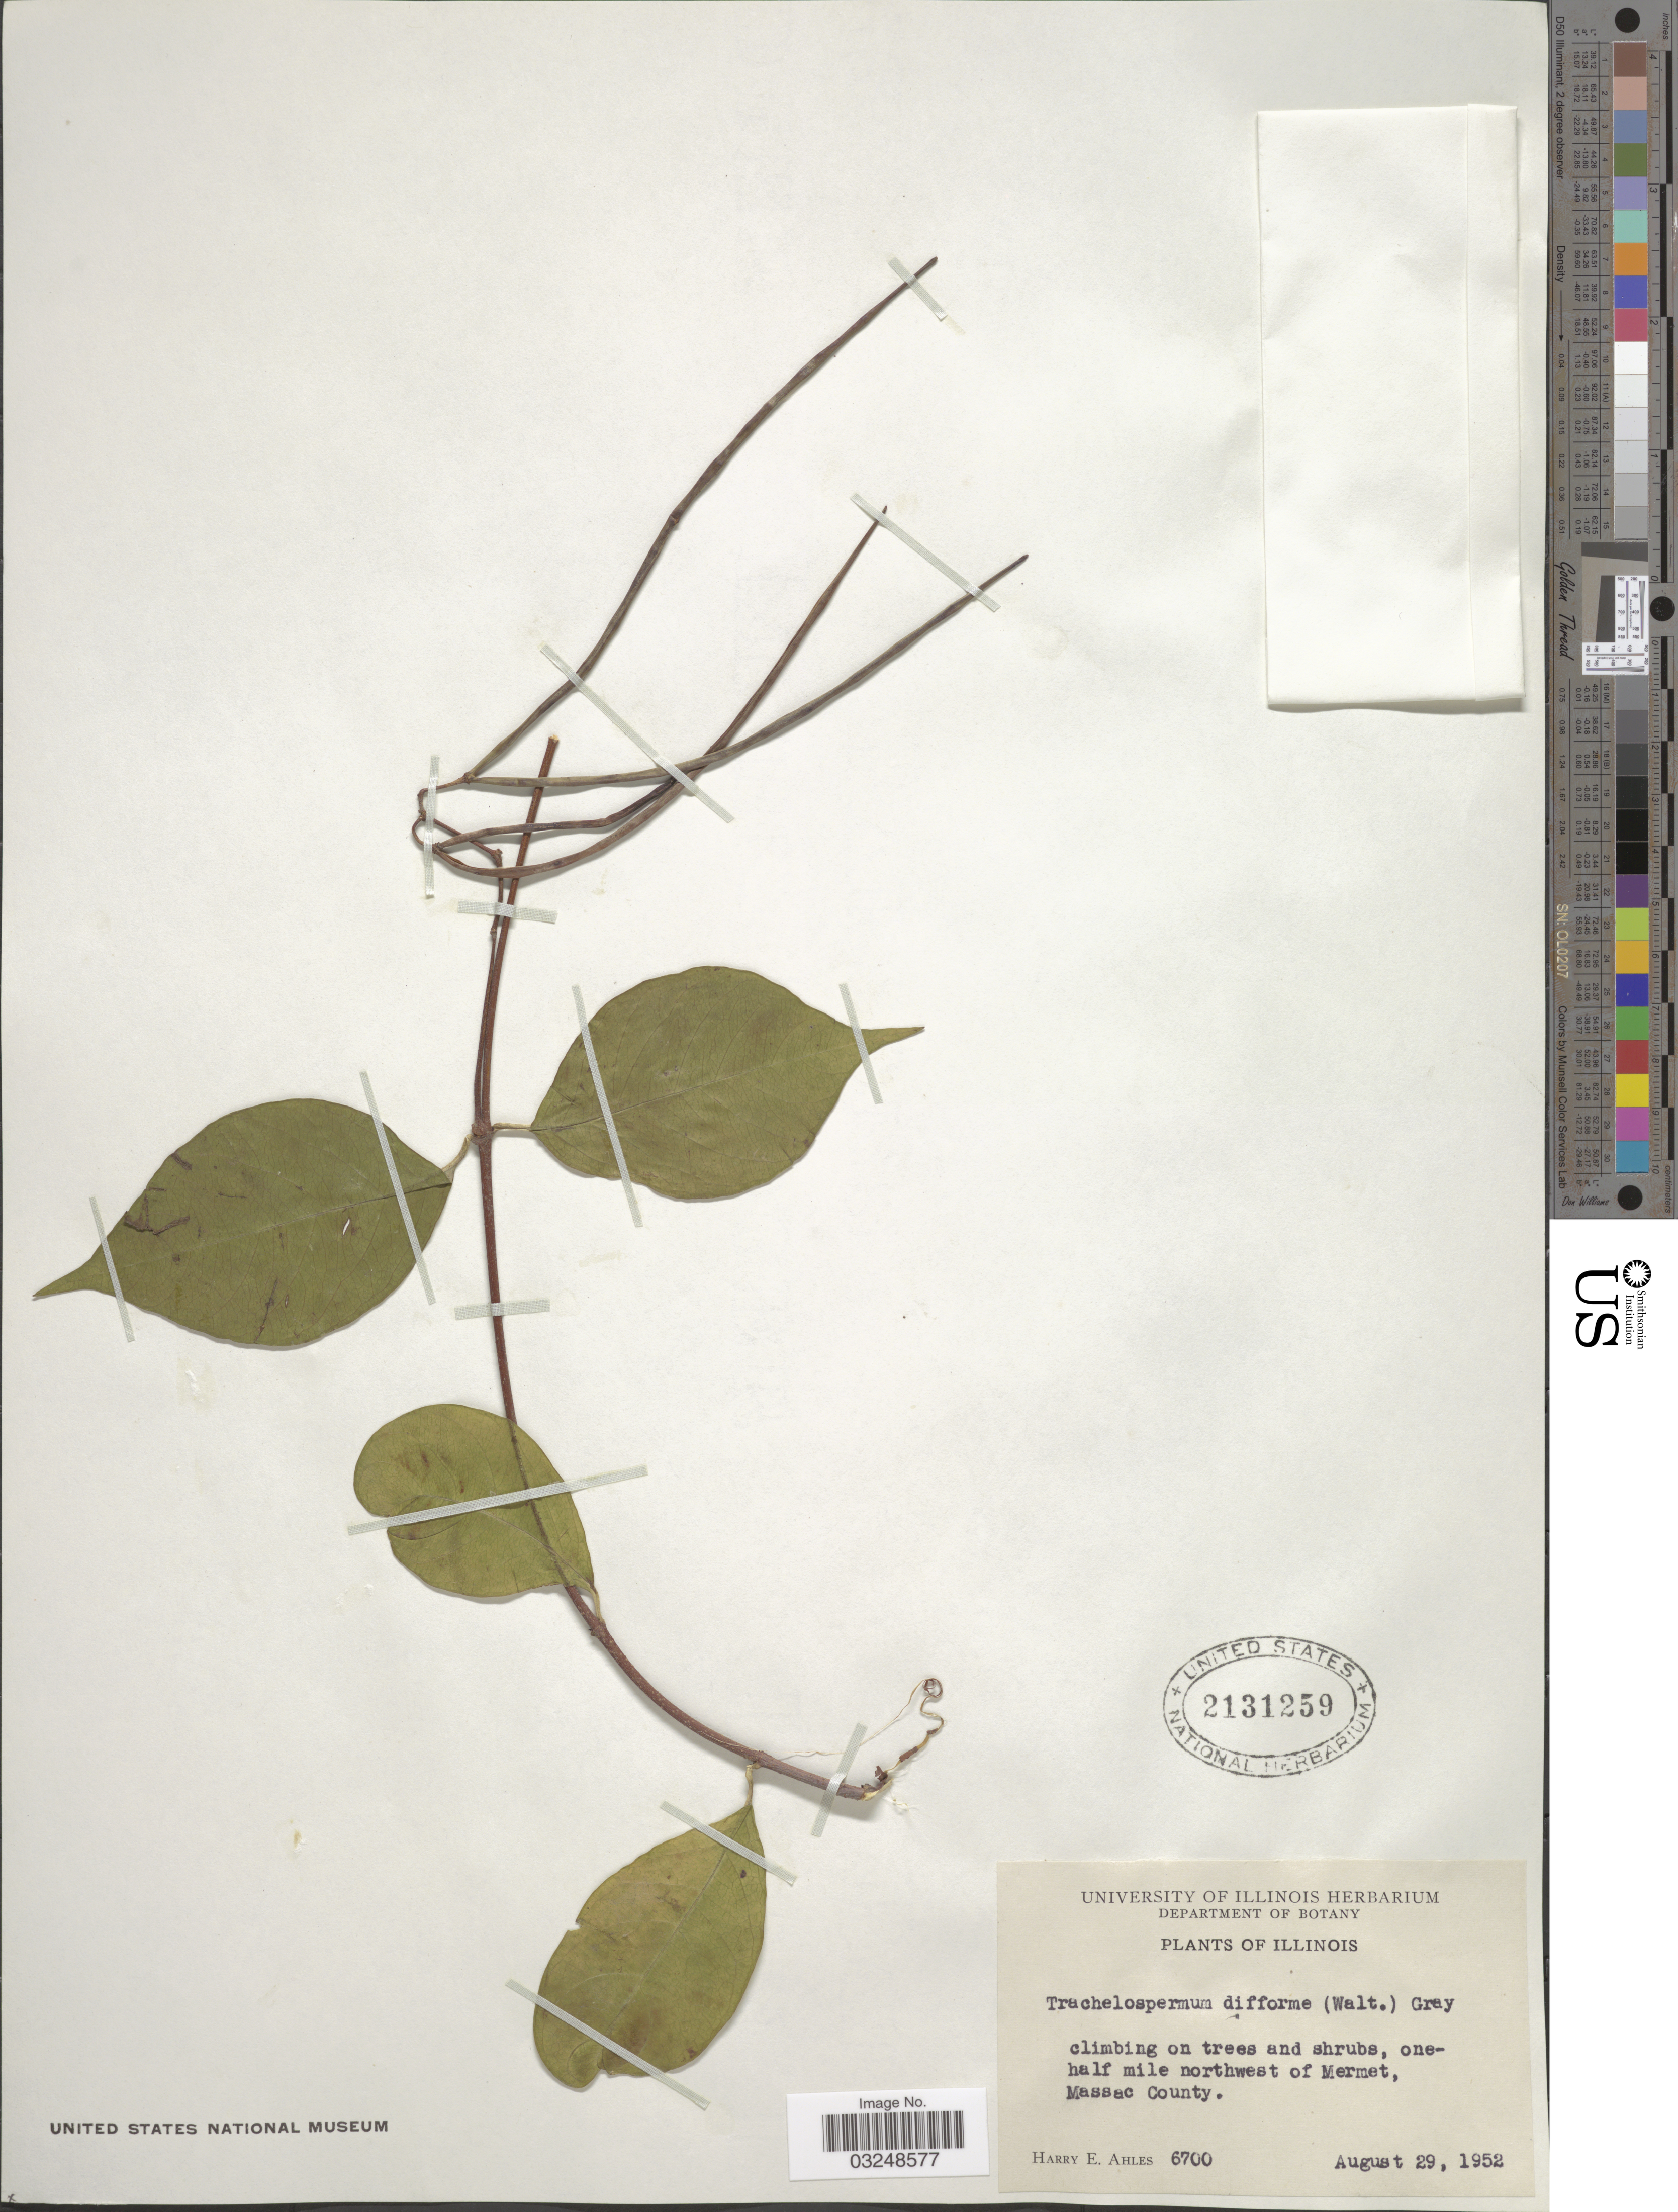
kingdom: Plantae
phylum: Tracheophyta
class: Magnoliopsida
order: Gentianales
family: Apocynaceae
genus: Trachelospermum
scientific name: Trachelospermum difforme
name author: (Walter) A. Gray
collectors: H. E. Ahles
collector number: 6700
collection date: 1952-08-29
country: United States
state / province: Illinois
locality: Climbing on trees and shrubs, onehalf mile northwest of Mermet, Massac County.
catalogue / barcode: US 2131259